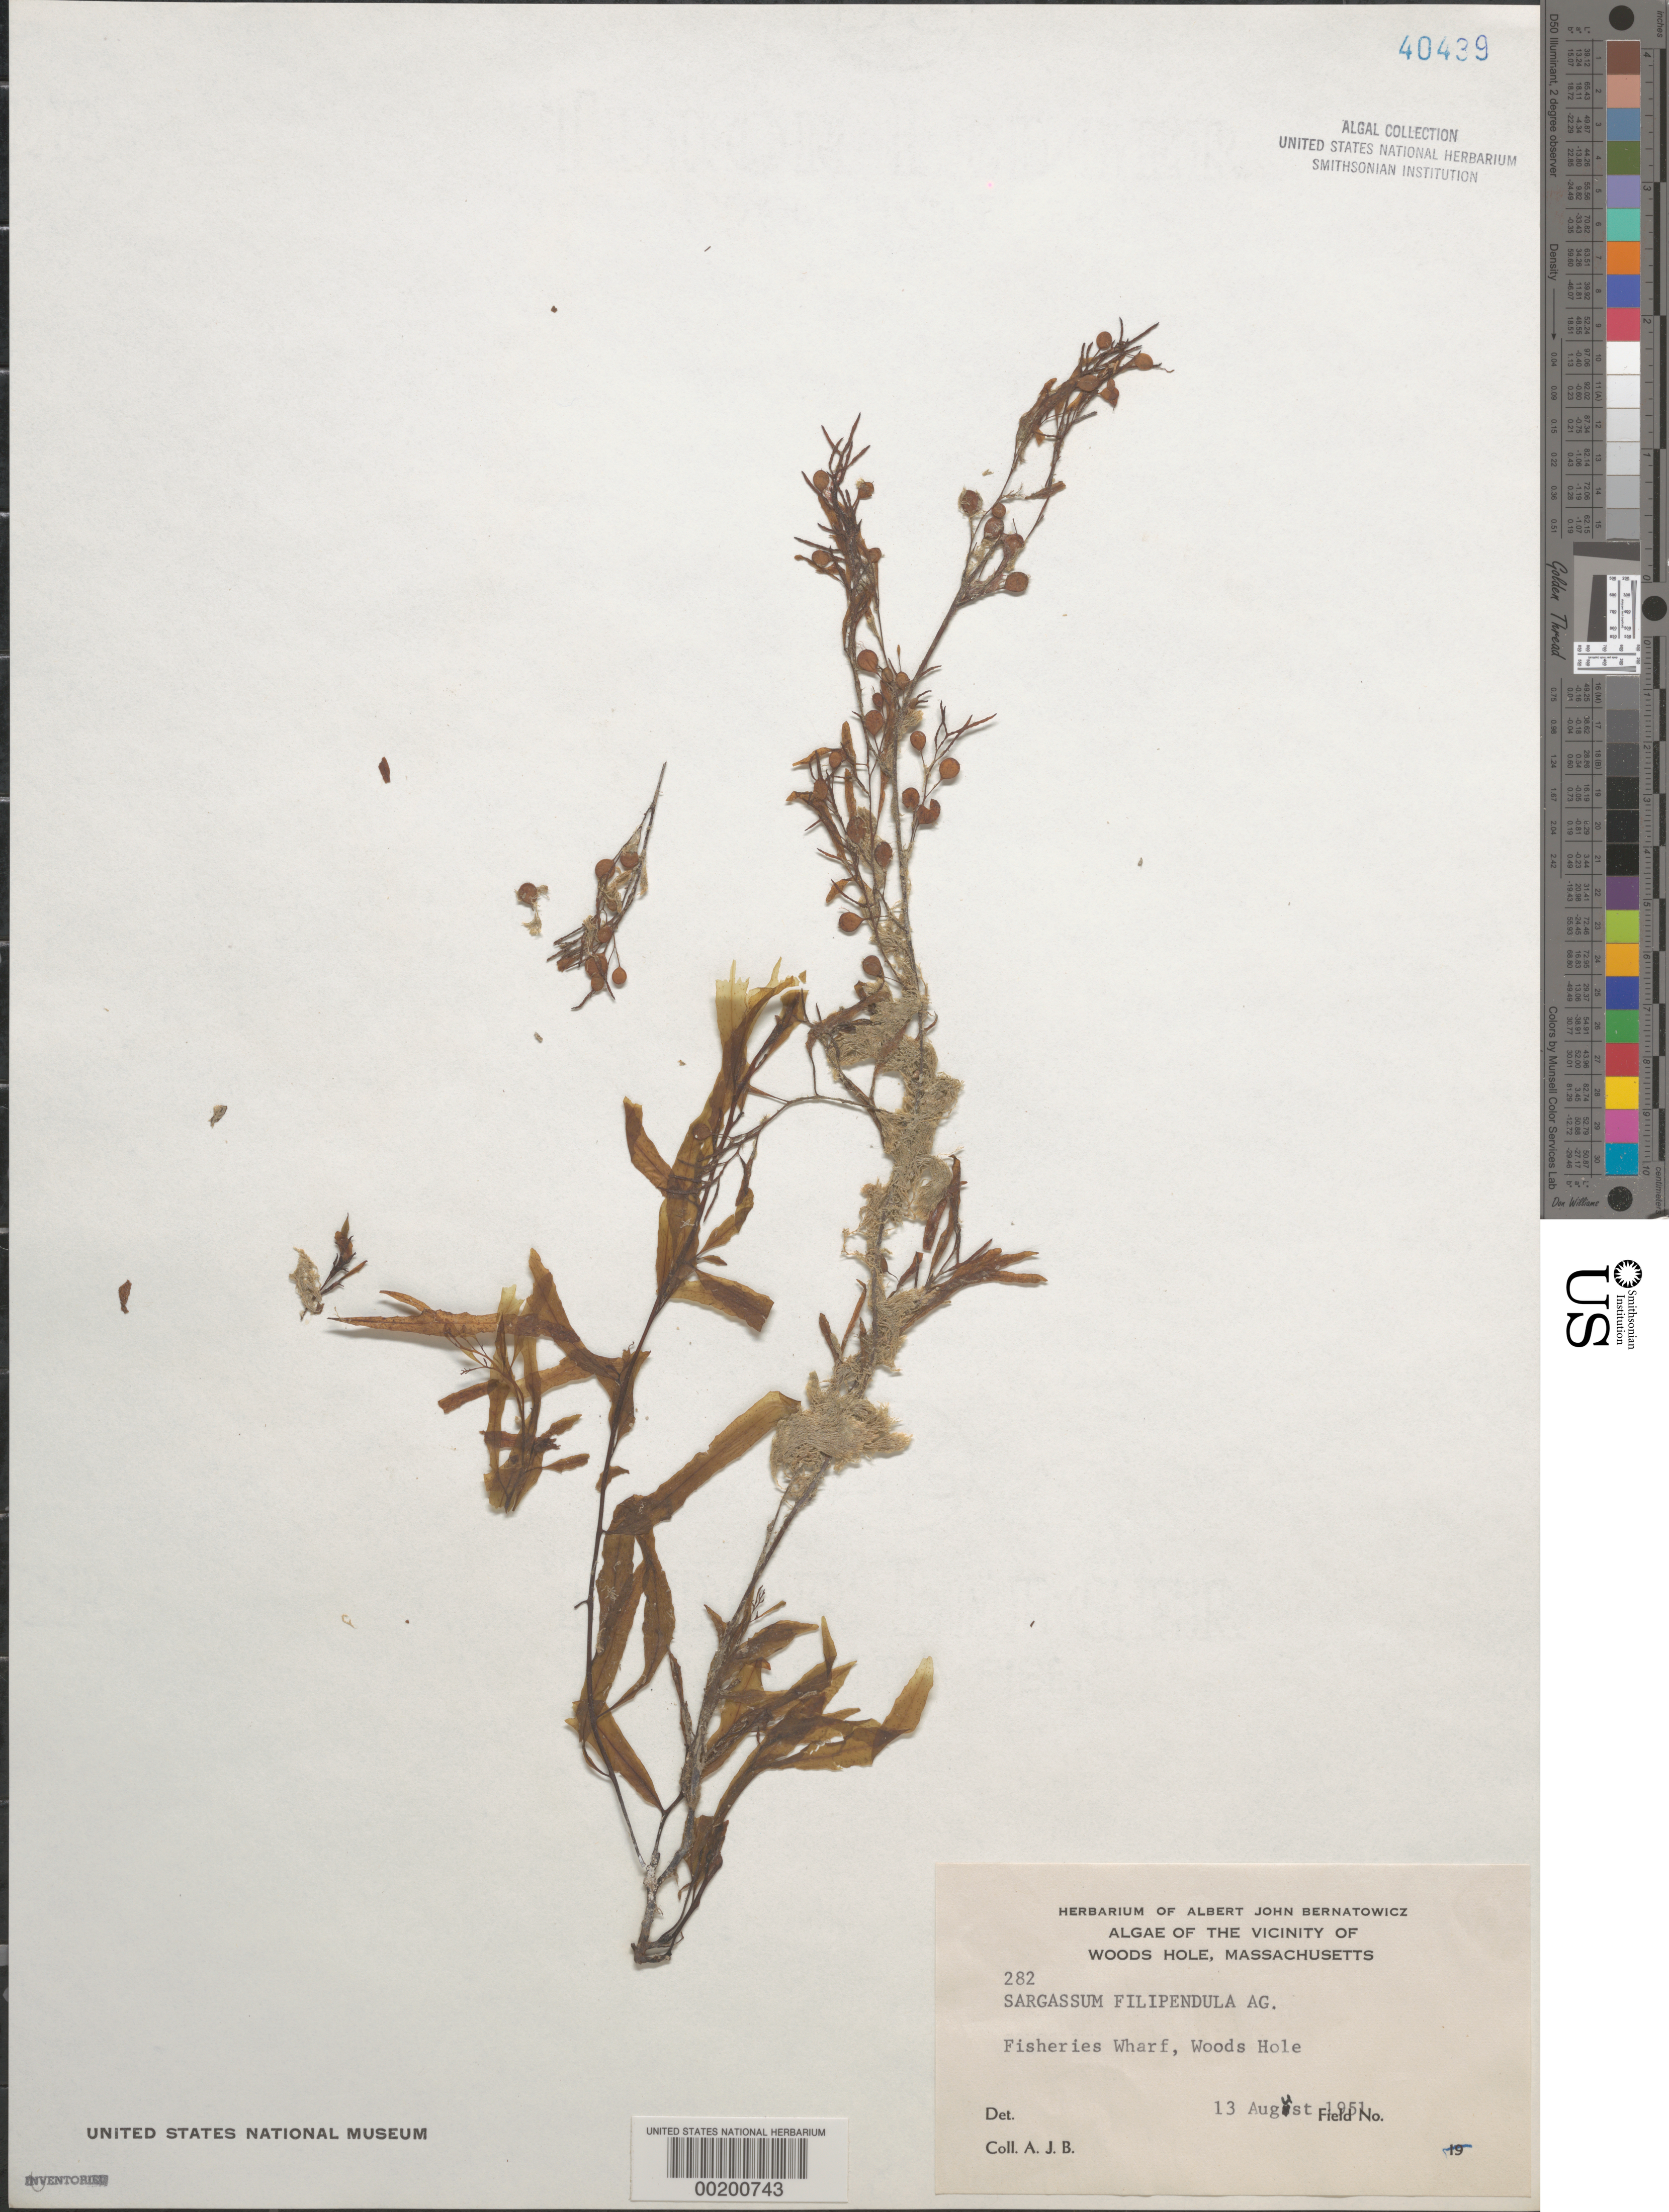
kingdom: Chromista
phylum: Ochrophyta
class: Phaeophyceae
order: Fucales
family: Sargassaceae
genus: Sargassum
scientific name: Sargassum filipendula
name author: C. Agardh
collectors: A. Bernatowicz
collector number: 282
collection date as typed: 13 Aug 1951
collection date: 1951-08-13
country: United States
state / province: Massachusetts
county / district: Barnstable County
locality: Woods Hole, Fisheries wharf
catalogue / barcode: US 40439